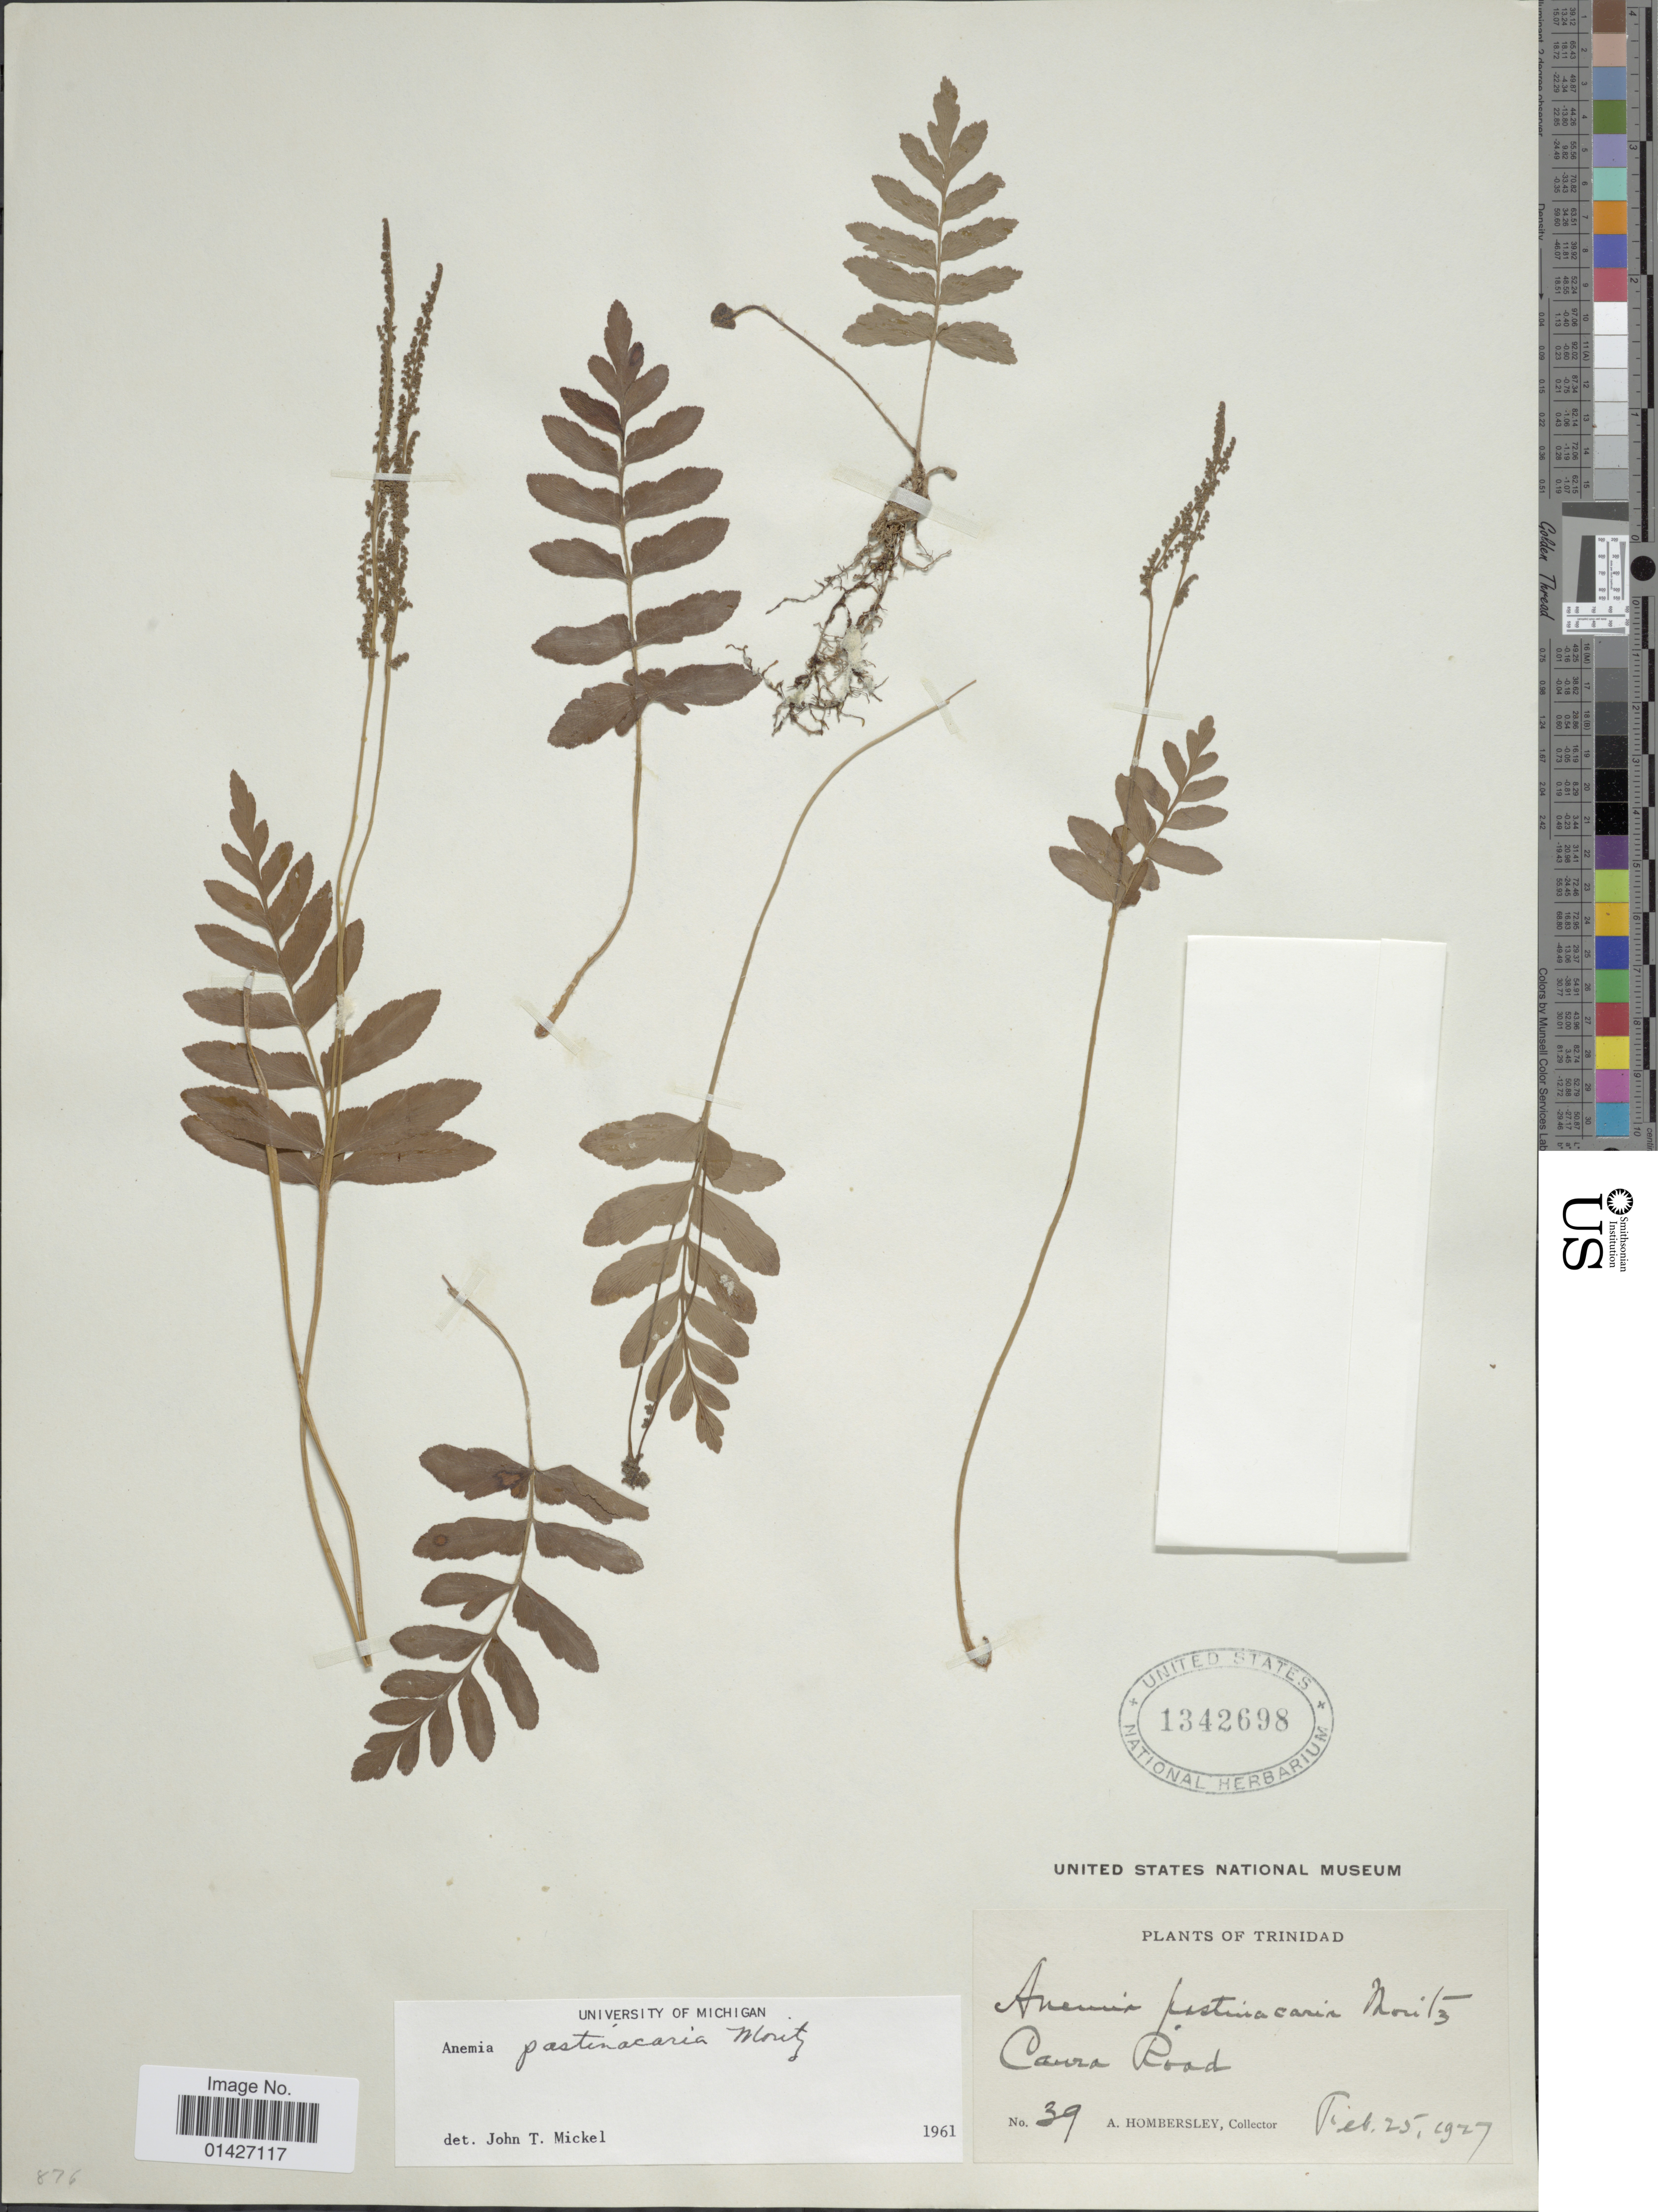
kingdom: Plantae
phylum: Tracheophyta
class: Polypodiopsida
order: Schizaeales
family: Anemiaceae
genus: Anemia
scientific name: Anemia pastinacaria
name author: Moritz ex Prantl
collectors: A. Hombersley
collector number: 39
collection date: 1927-02-25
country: Trinidad and Tobago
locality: Trinidad. Caura Road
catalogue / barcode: US 1342698